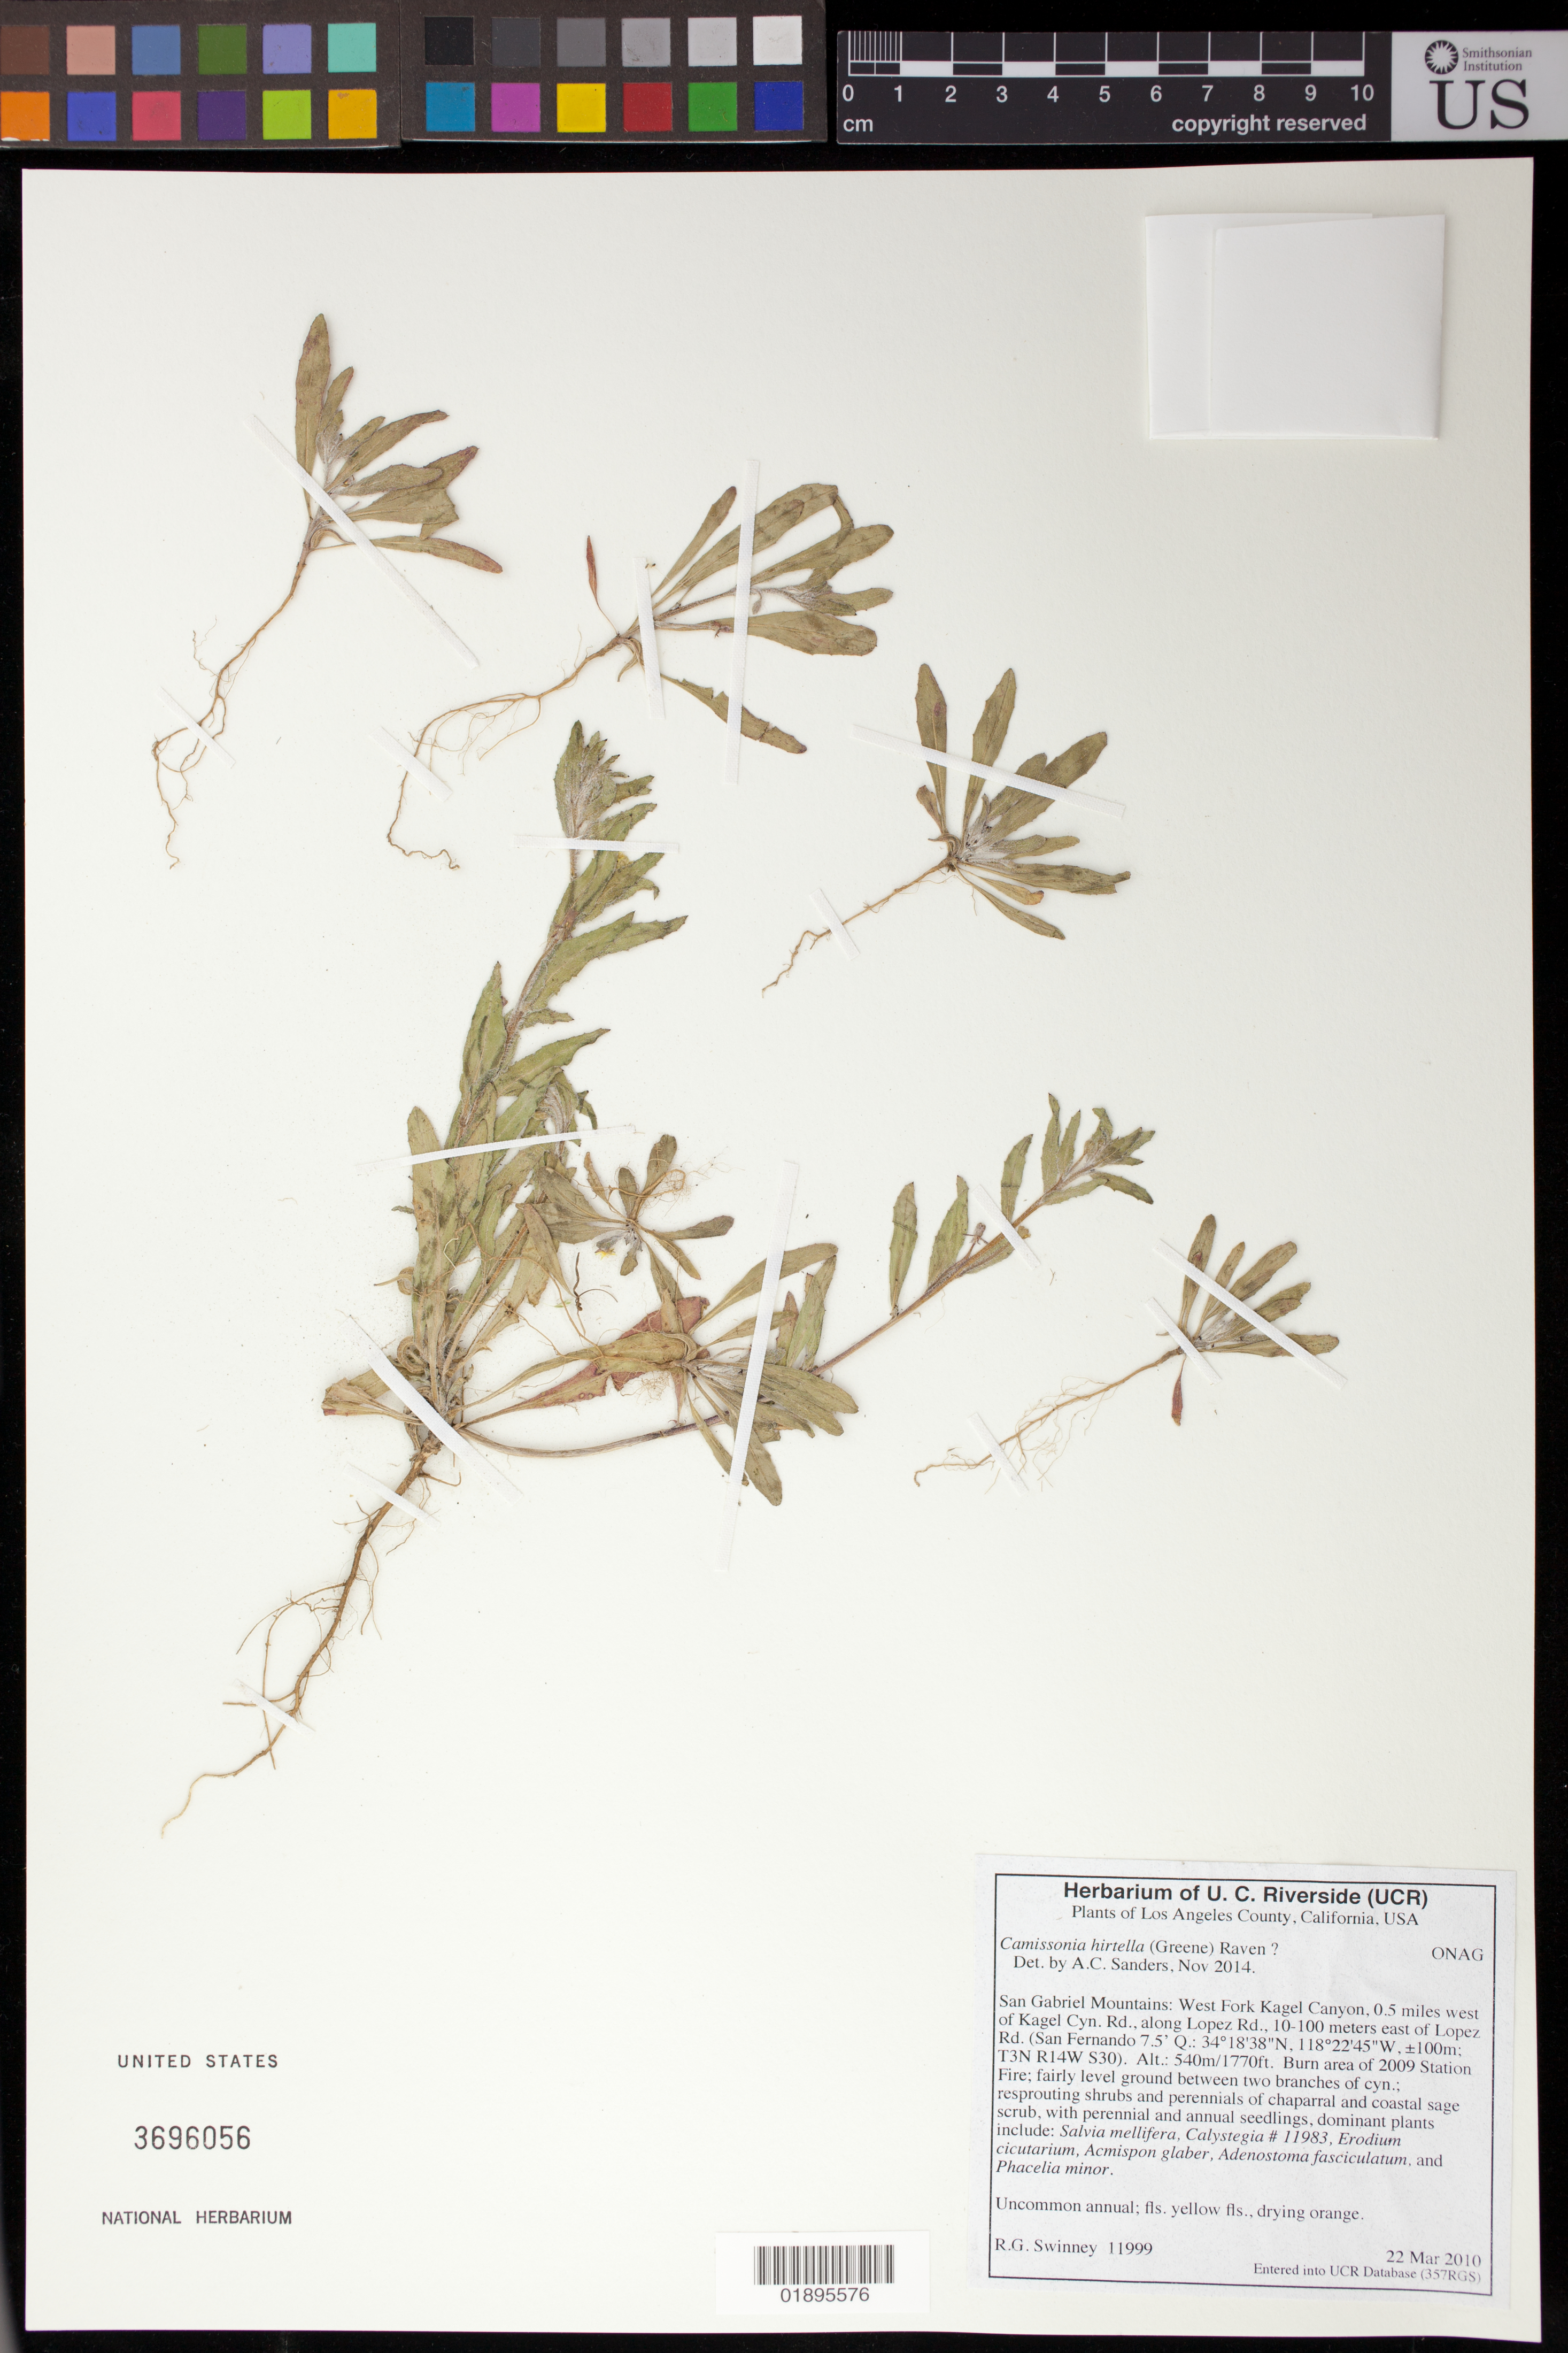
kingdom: Plantae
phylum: Tracheophyta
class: Magnoliopsida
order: Myrtales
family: Onagraceae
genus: Camissoniopsis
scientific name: Camissoniopsis hirtella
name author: (Greene) W.L. Wagner & Hoch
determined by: Wagner, W. L., (BOT), Smithsonian Institution - National Museum of Natural History (UNITED STATES)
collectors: R. Swinney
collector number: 11999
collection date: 2010-03-22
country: United States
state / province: California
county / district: Los Angeles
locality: San Gabriel Mountains: west fork Kagel Canyon, 0.5 miles west of Kagel Canyon Rd., along Lopez Rd., 10-100 meters east of Lopez Rd.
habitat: Burn area of 2009 Station Fire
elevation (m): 540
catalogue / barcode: US 3696056